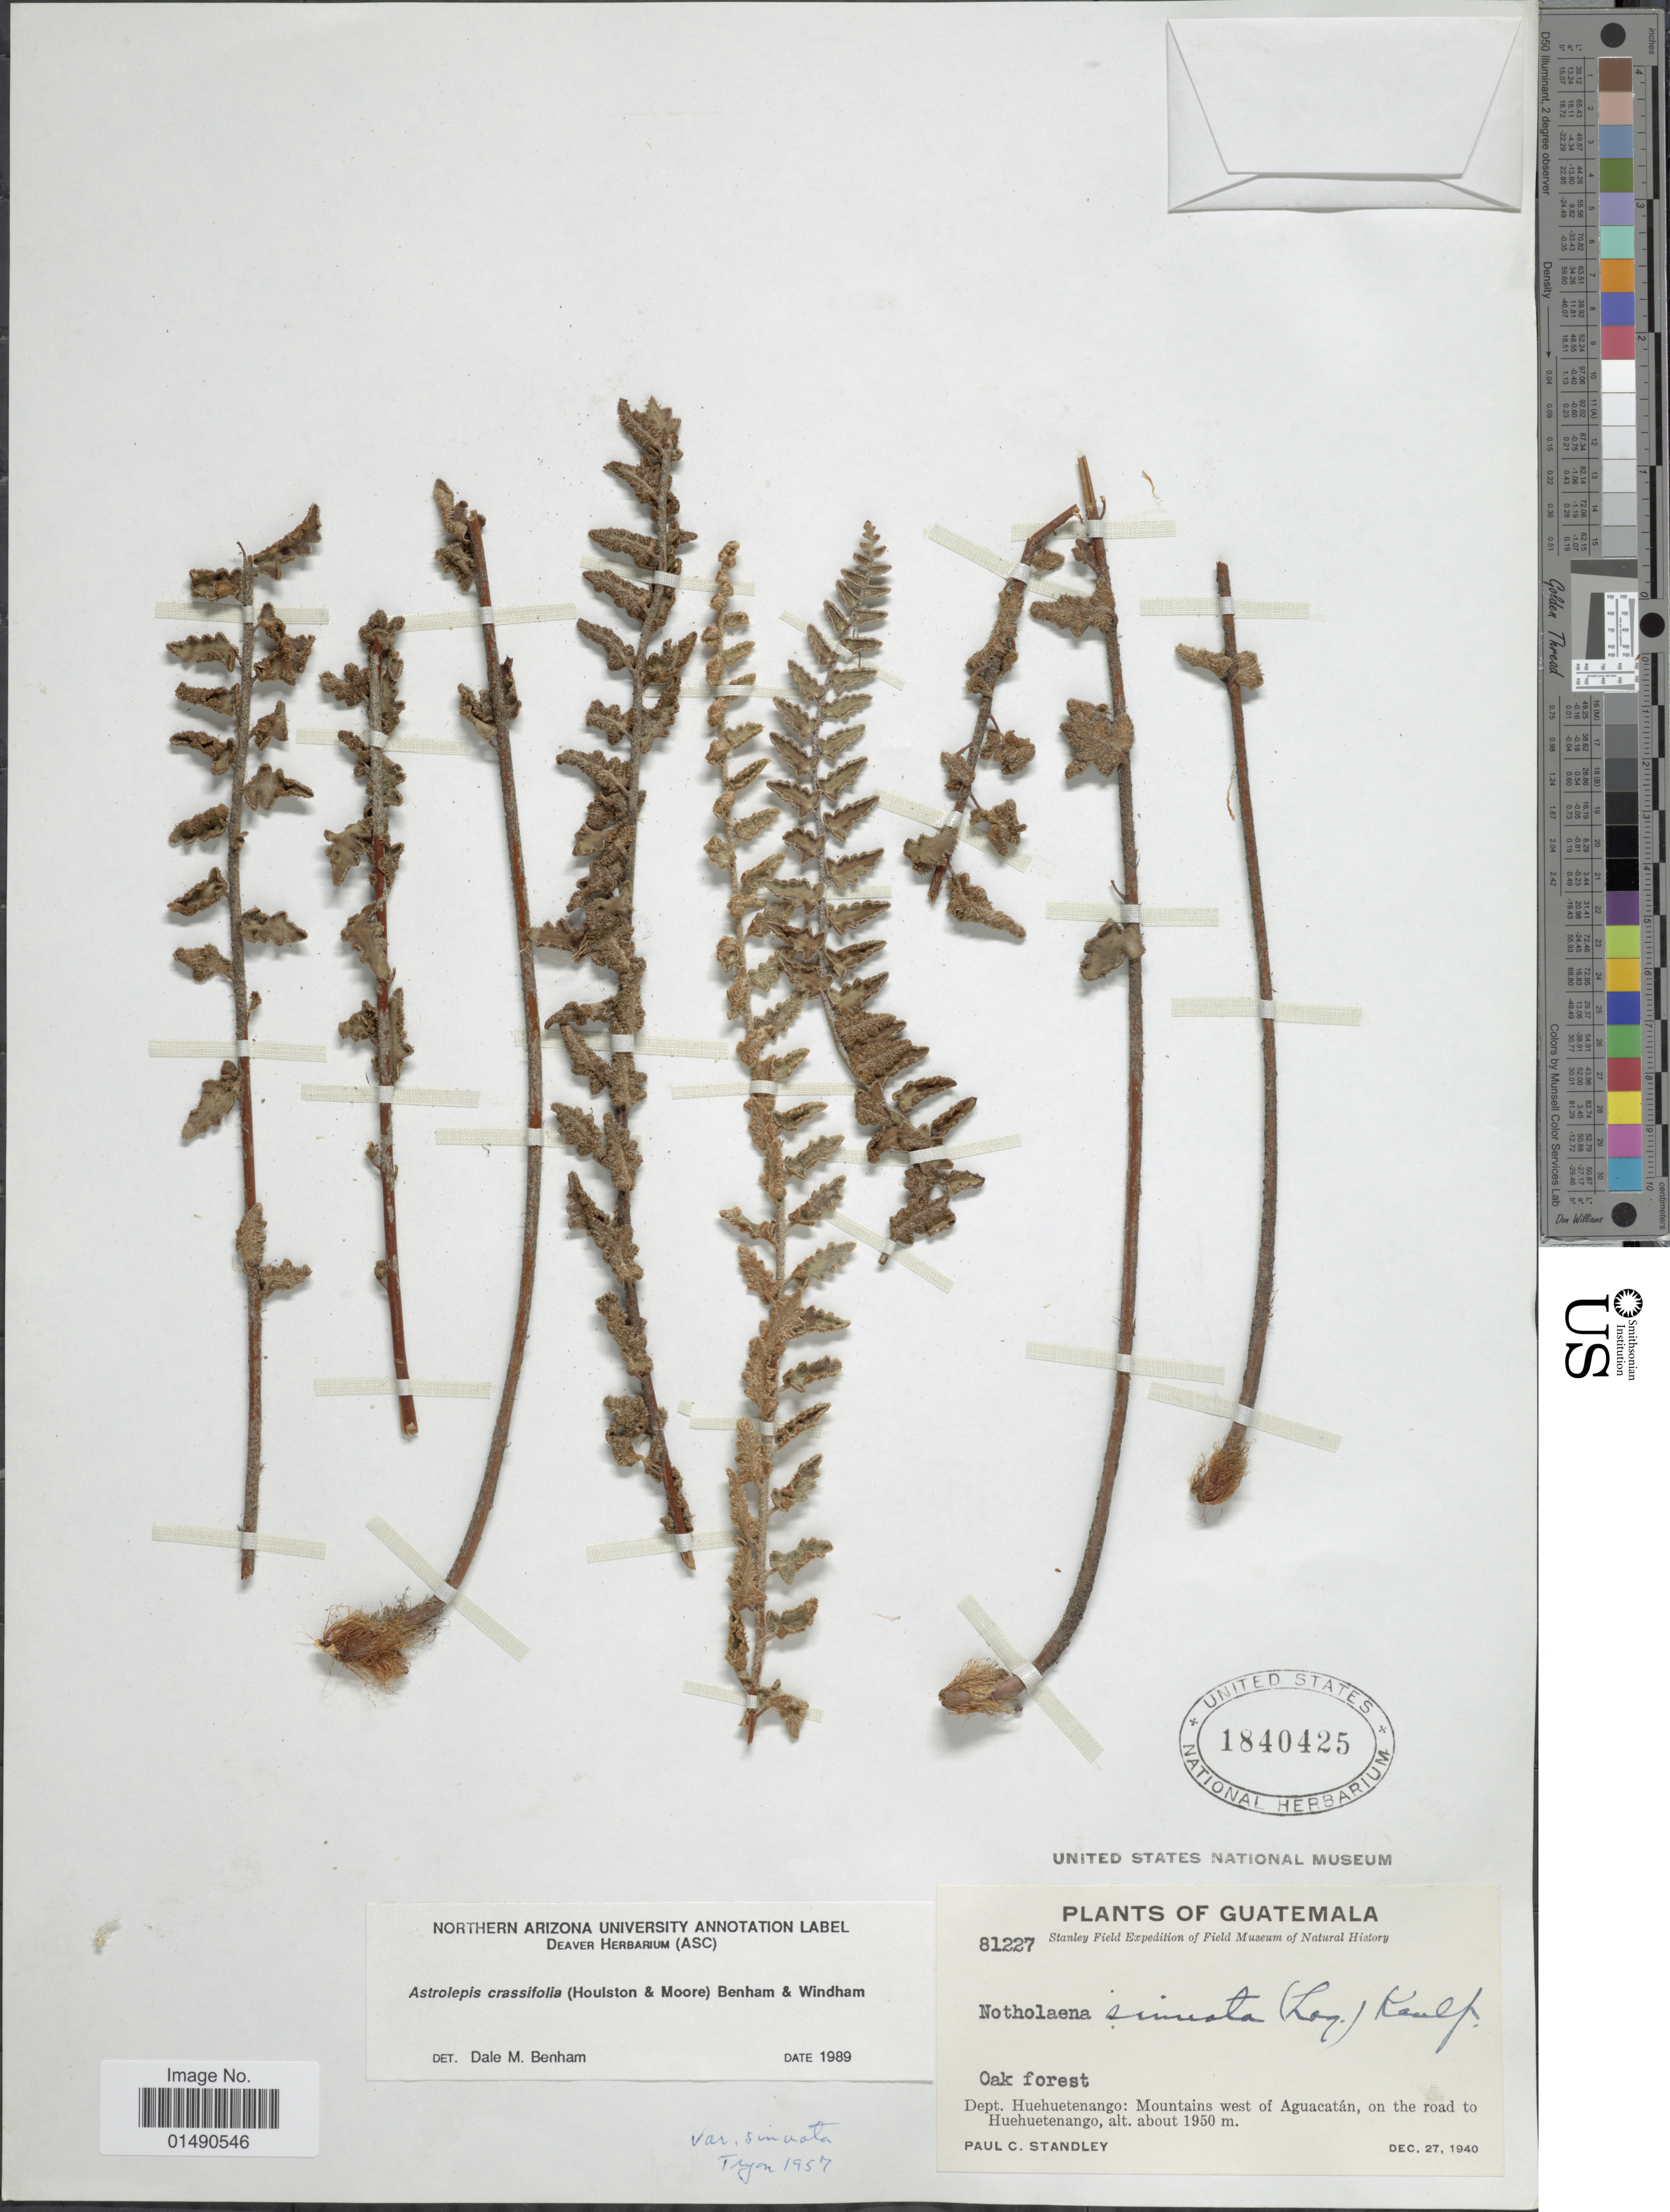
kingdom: Plantae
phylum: Tracheophyta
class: Polypodiopsida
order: Polypodiales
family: Pteridaceae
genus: Astrolepis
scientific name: Astrolepis crassifolia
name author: (Houlston & T. Moore) D.M. Benham & Windham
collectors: P. C. Standley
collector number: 81227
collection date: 1940-12-27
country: Guatemala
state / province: Huehuetenango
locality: Mountains west of Aguacatán, on the road to Huehuetenango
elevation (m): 1950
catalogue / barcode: US 1840425